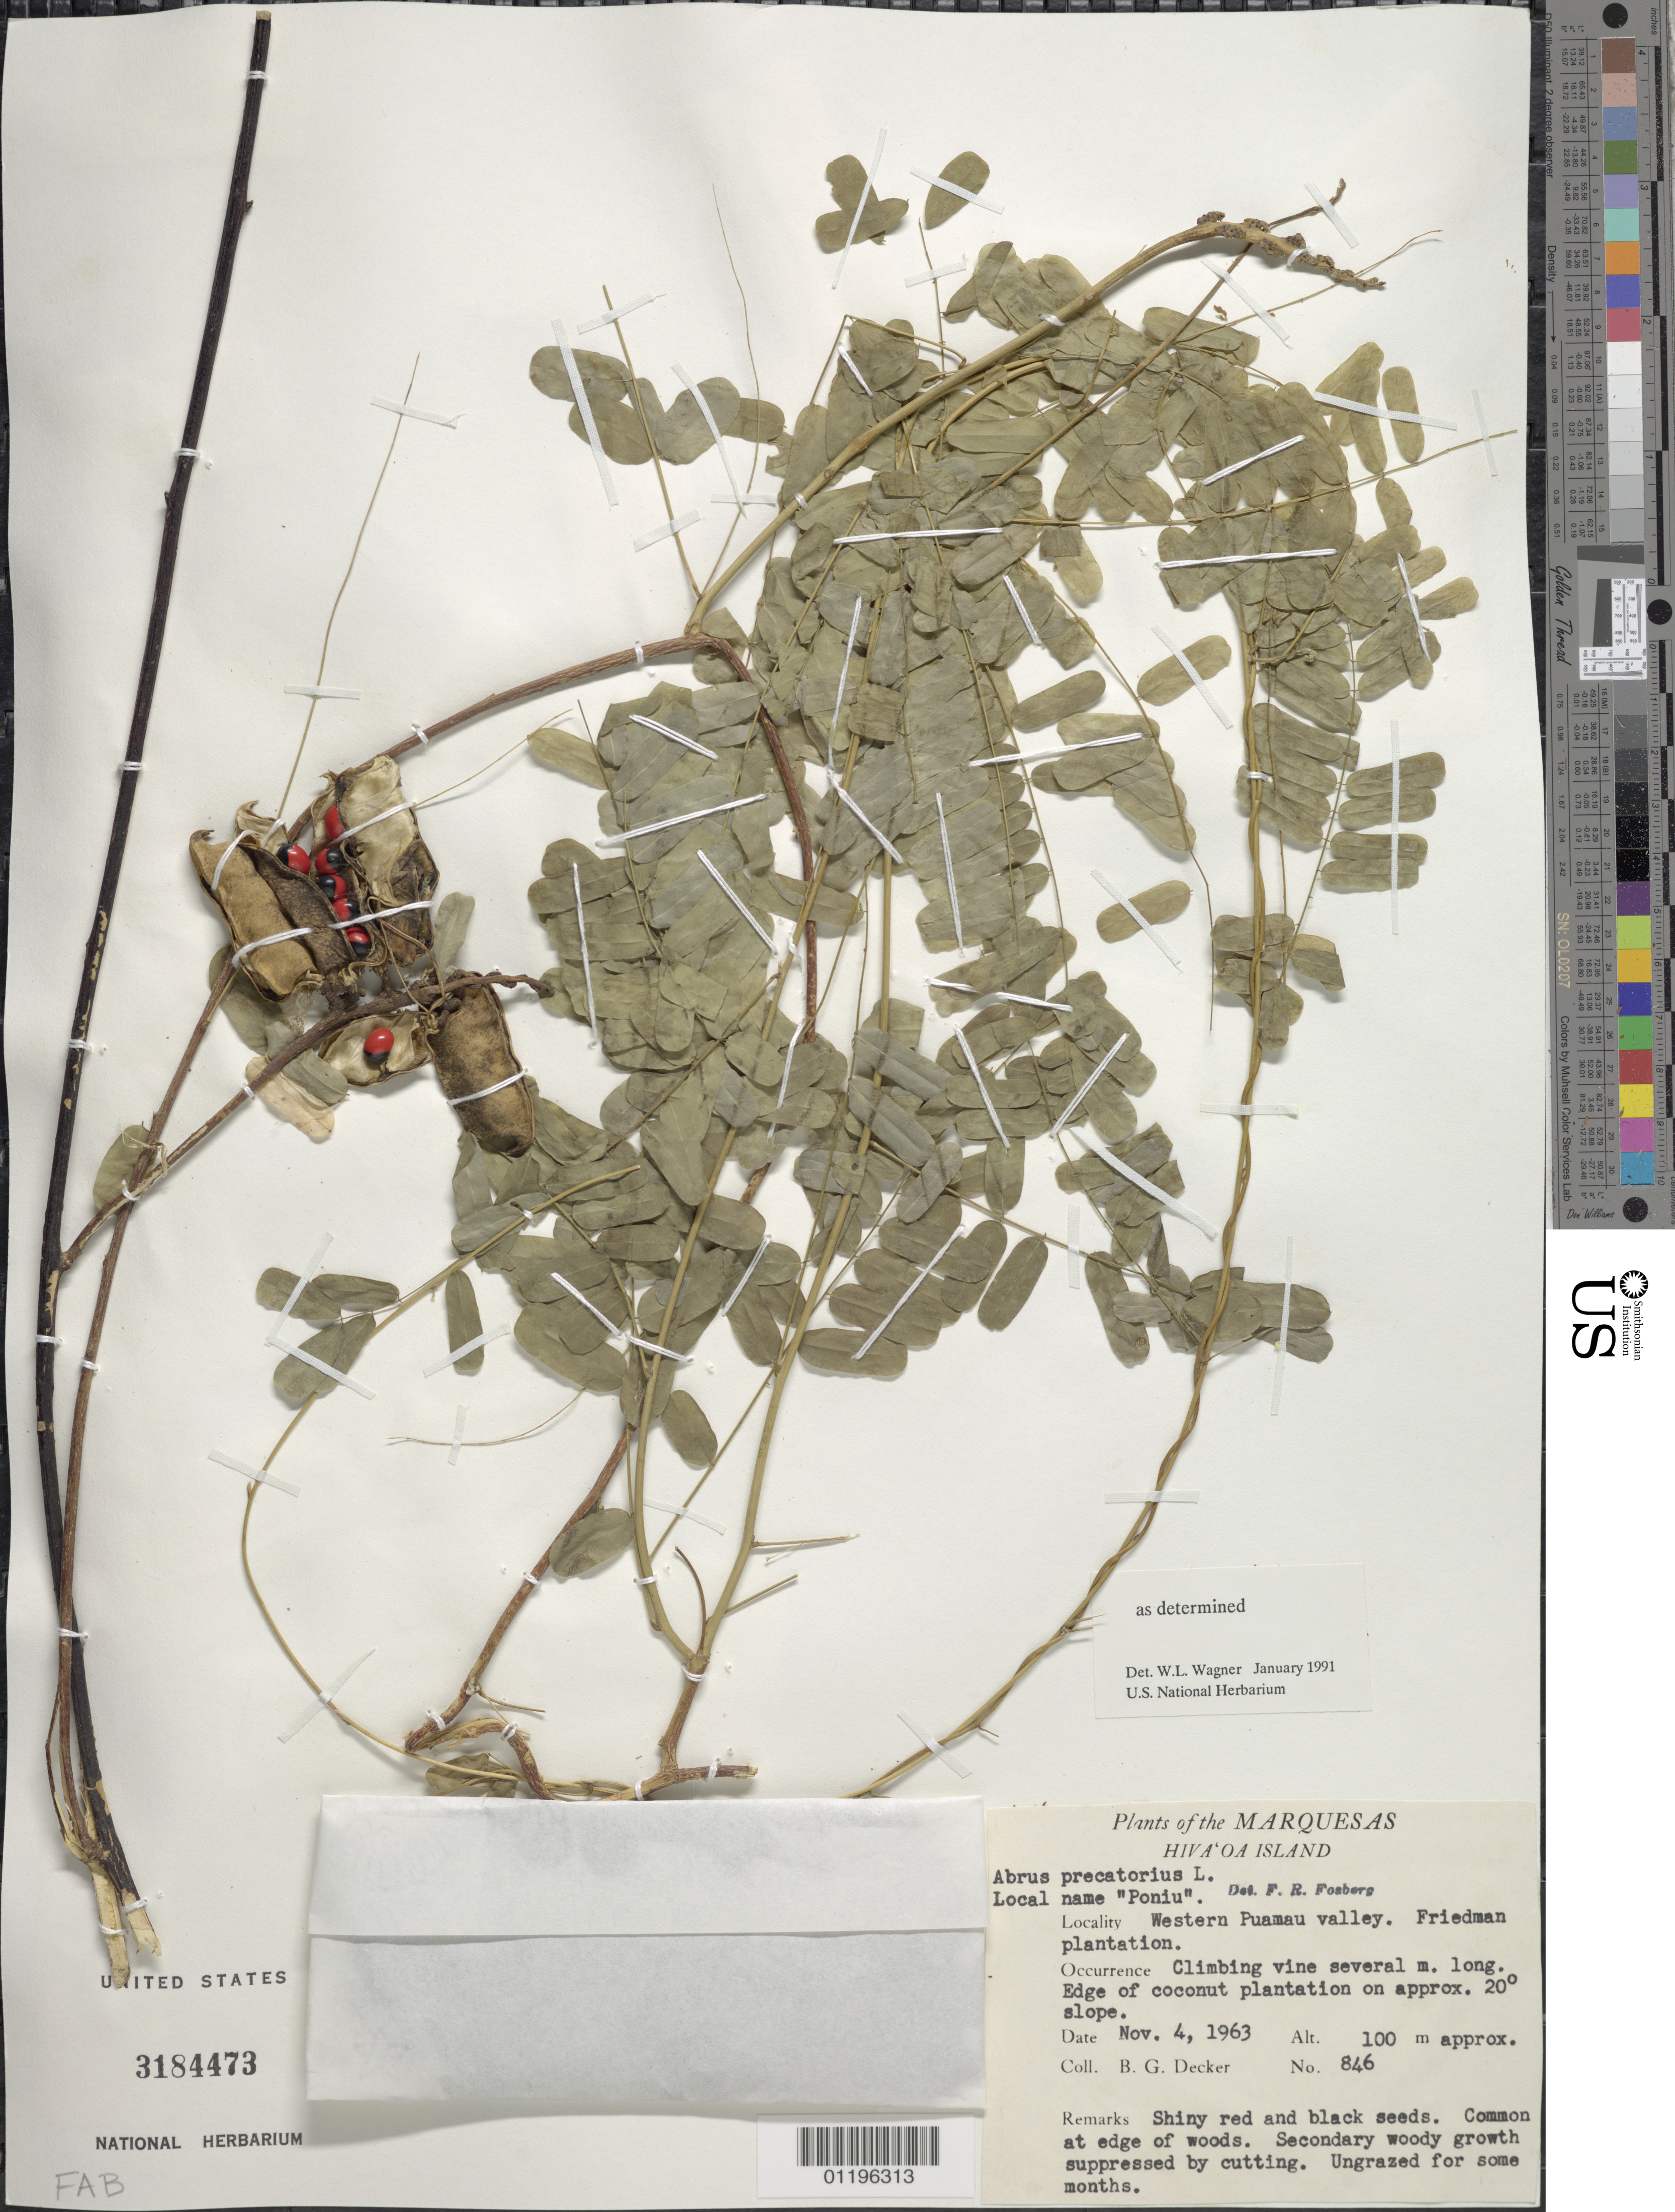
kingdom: Plantae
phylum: Tracheophyta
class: Magnoliopsida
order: Fabales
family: Fabaceae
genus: Abrus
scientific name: Abrus precatorius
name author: L.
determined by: Wagner, W. L., (BOT), Smithsonian Institution - National Museum of Natural History (UNITED STATES)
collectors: B. G. Decker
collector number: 846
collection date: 1963-11-04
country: French Polynesia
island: Hiva Oa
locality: W Puamau Valley, Friedman plantation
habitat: Edge of coconut plantation on 20 deg. slope. Common at edge of woods. Secondary woody growth suppressed by cutting. Ungrazed for some months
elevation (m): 100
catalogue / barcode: US 3184473